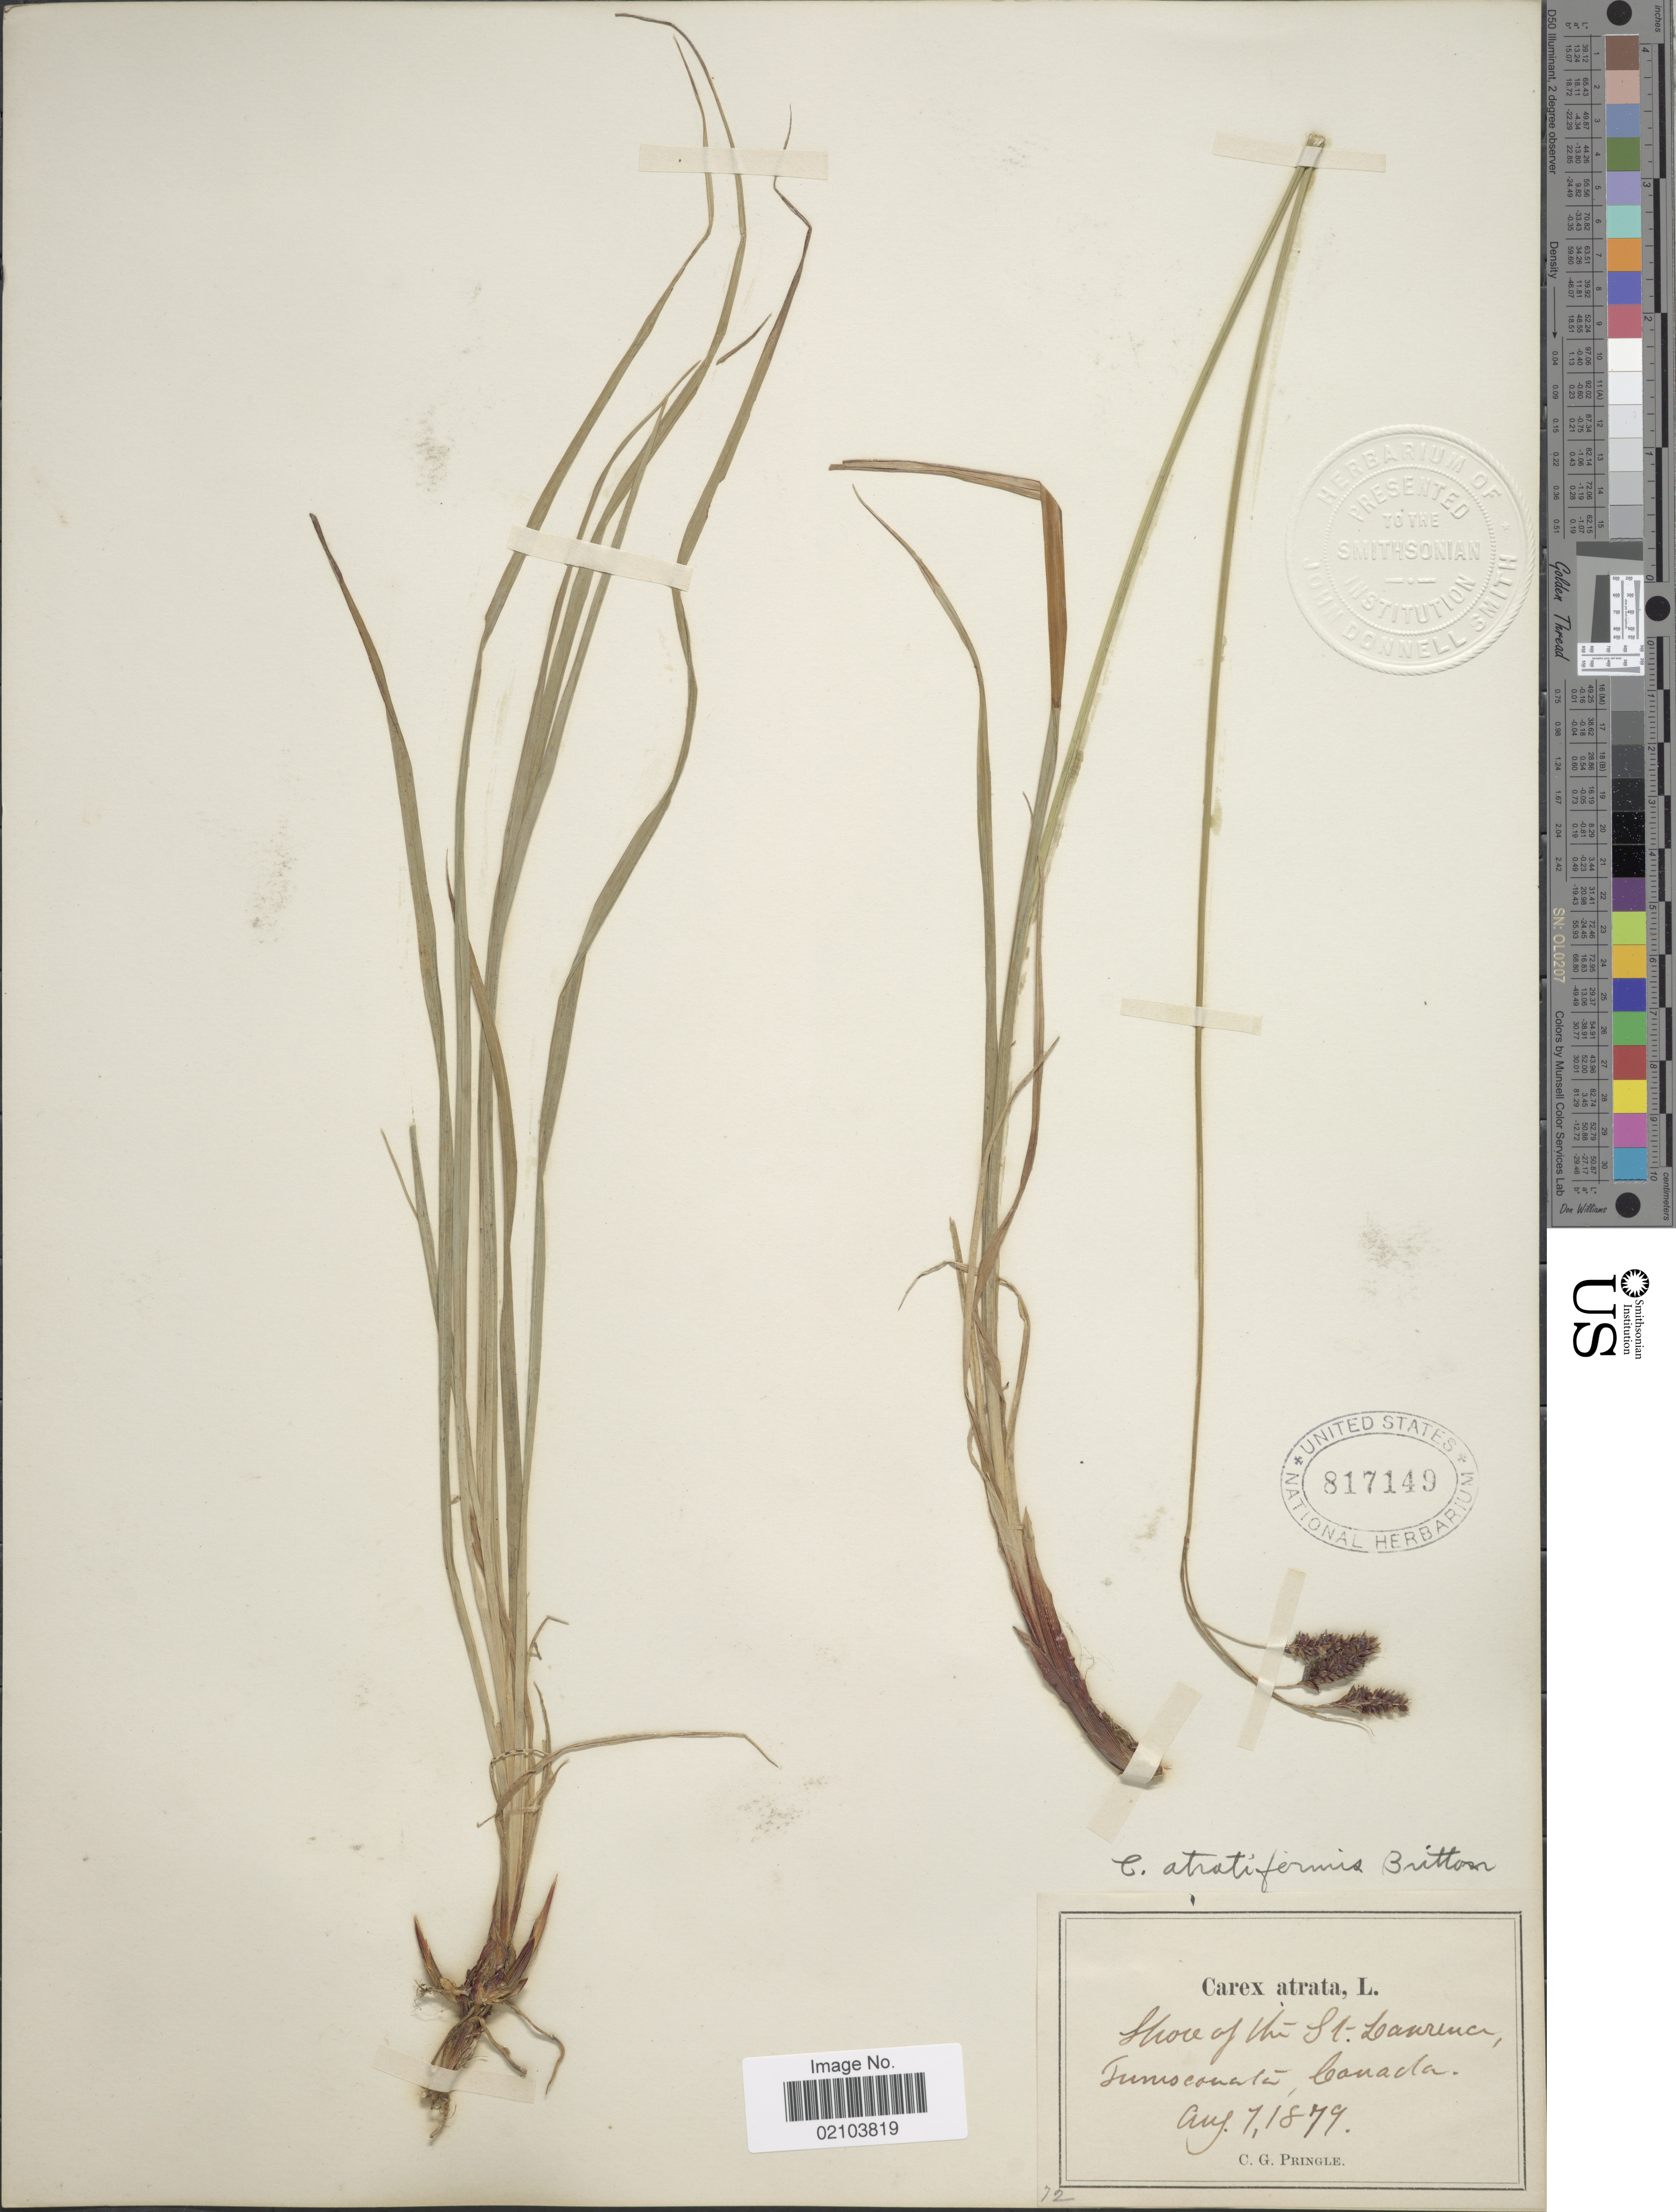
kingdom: Plantae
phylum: Tracheophyta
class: Liliopsida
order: Poales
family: Cyperaceae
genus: Carex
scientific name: Carex atratiformis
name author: Britton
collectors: C. G. Pringle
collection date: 1879-08-07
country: Canada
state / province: Quebec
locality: Shore of the St. Lawrence, Temiscouata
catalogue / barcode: US 817149